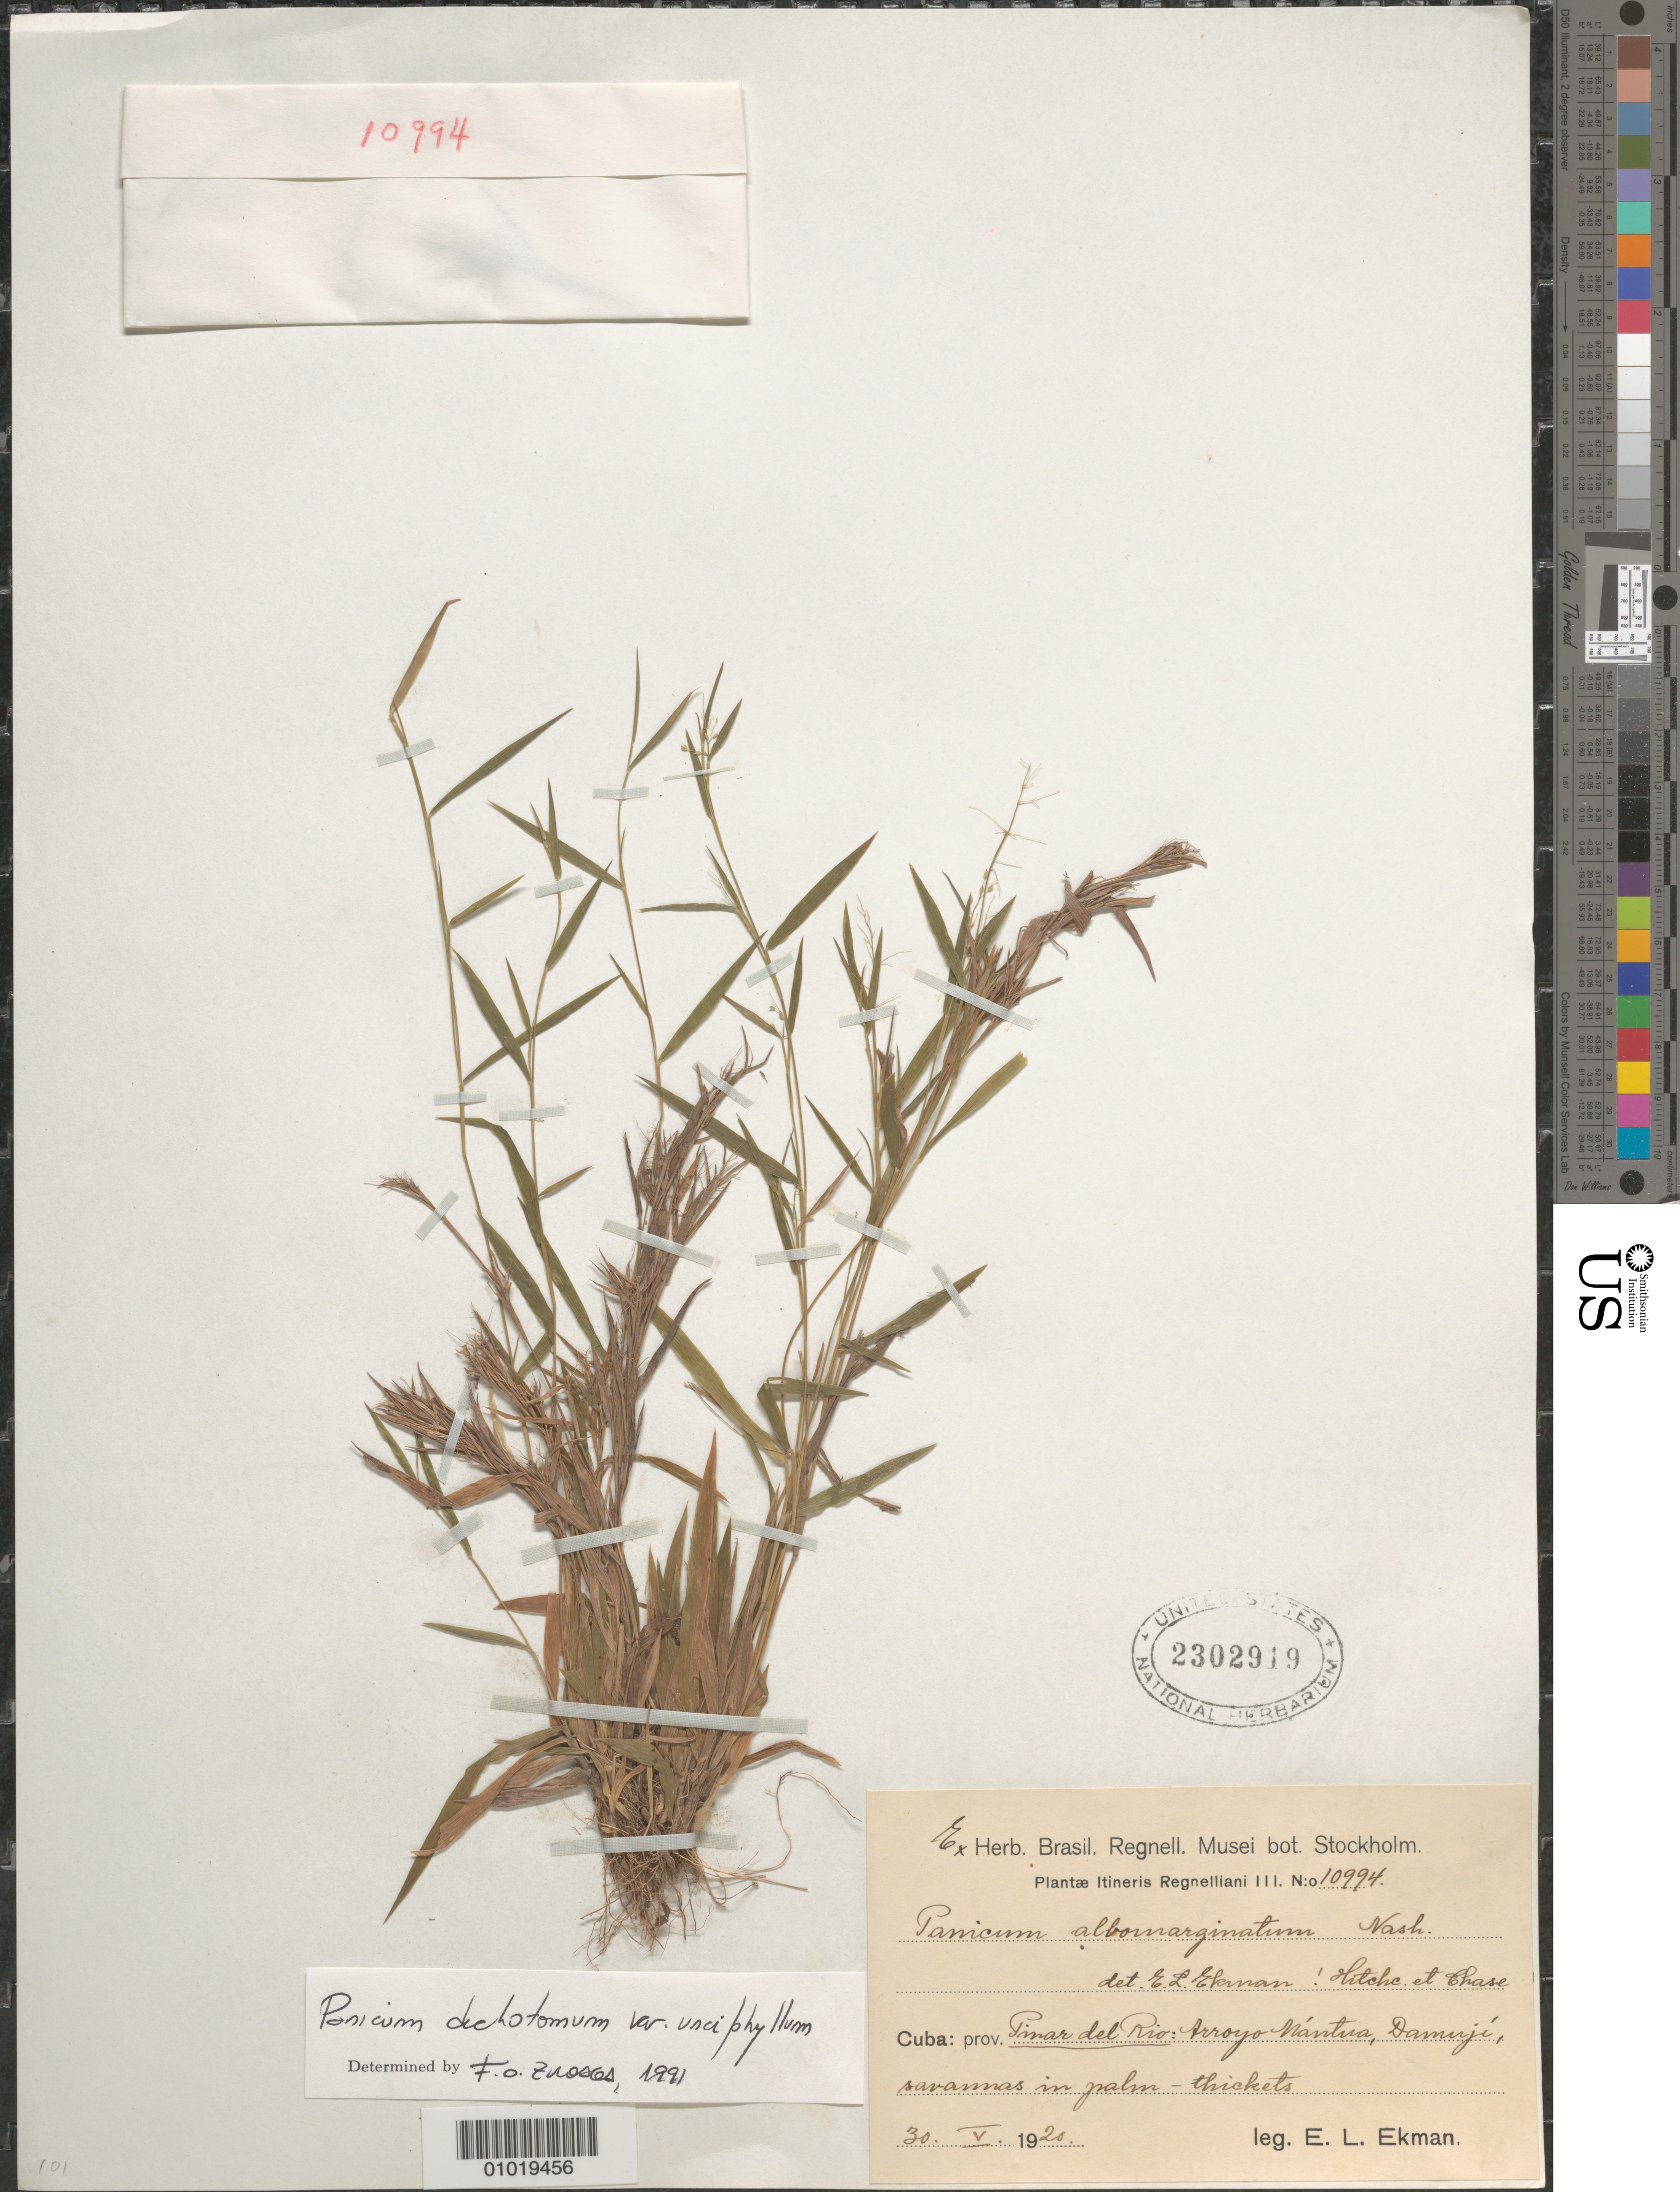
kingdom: Plantae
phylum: Tracheophyta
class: Liliopsida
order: Poales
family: Poaceae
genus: Panicum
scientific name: Panicum dichotomum var. unciphyllum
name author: (Trin.) Wipff & S.D. Jones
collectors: E. L. Ekman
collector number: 10994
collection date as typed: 30 May 1920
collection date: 1920-05-30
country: Cuba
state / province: Pinar del Rio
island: Cuba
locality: Mantua stream, Damuji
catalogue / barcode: US 2302919